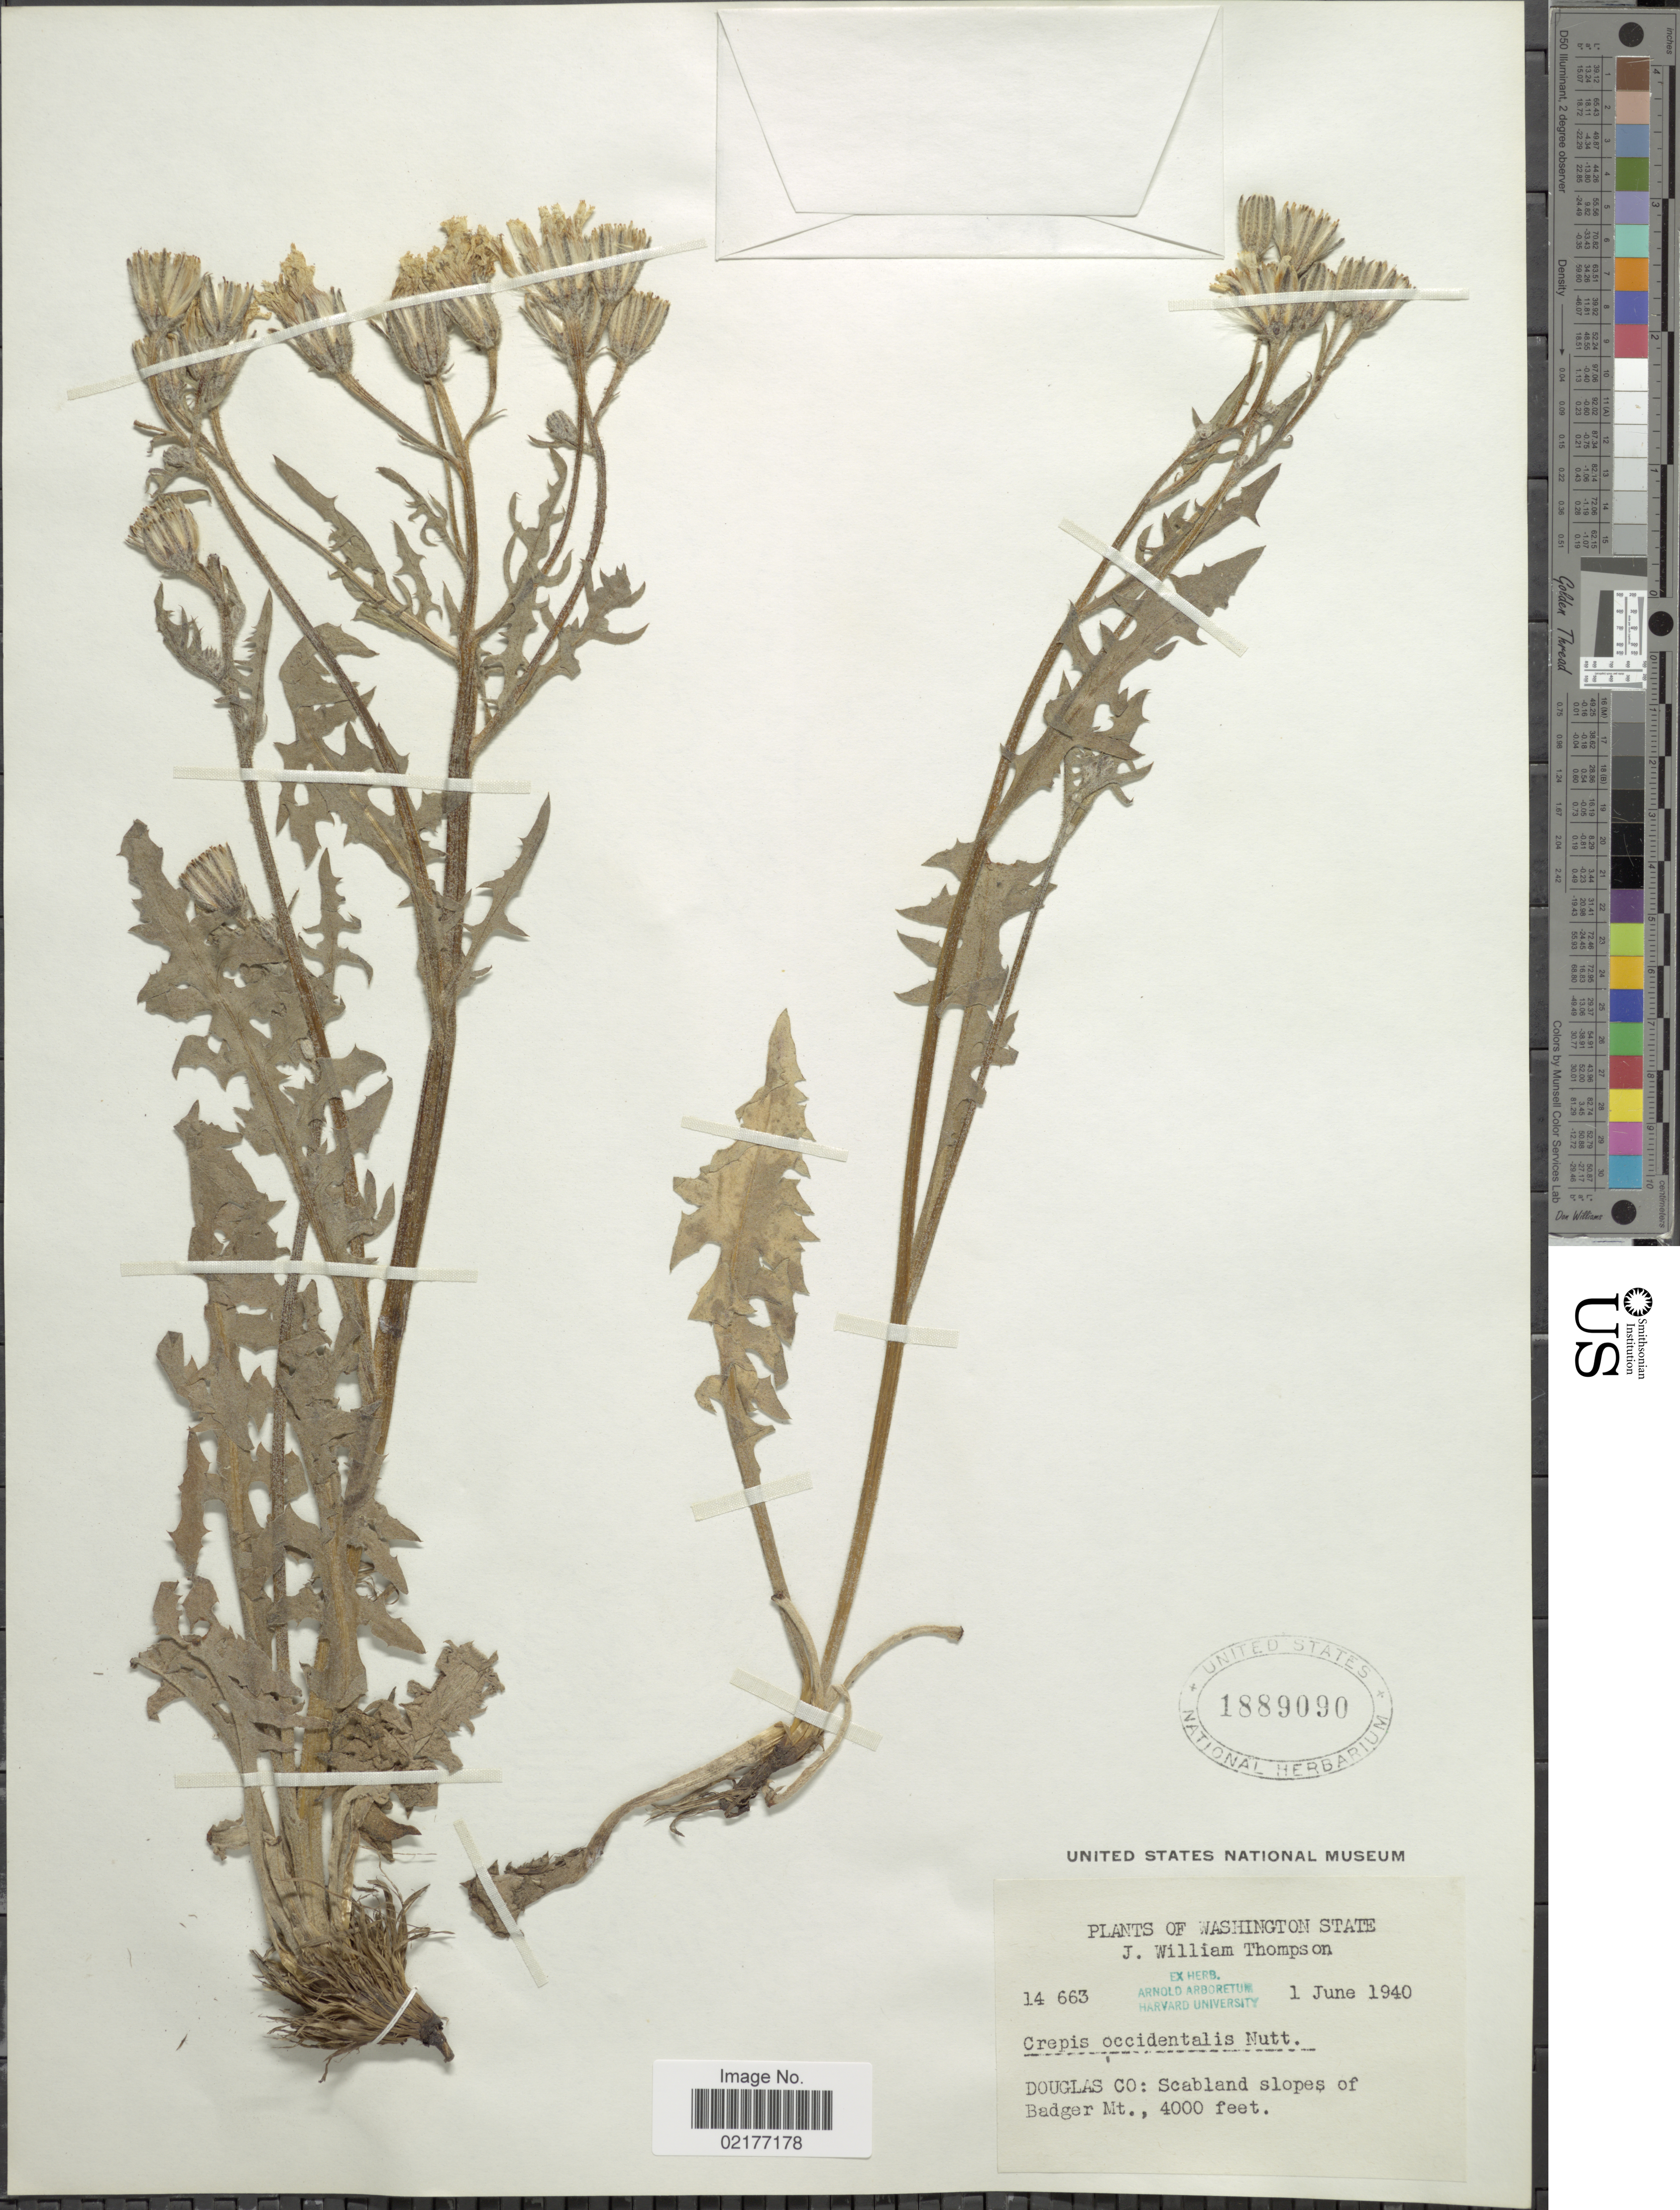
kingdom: Plantae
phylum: Tracheophyta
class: Magnoliopsida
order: Asterales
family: Asteraceae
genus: Crepis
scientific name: Crepis occidentalis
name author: Nutt.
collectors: J. W. Thompson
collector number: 14663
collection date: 1940-06-01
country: United States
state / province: Washington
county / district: Douglas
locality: Washington State, Douglas Co: Scabland slopes of Badger Mt.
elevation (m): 1219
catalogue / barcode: US 1889090